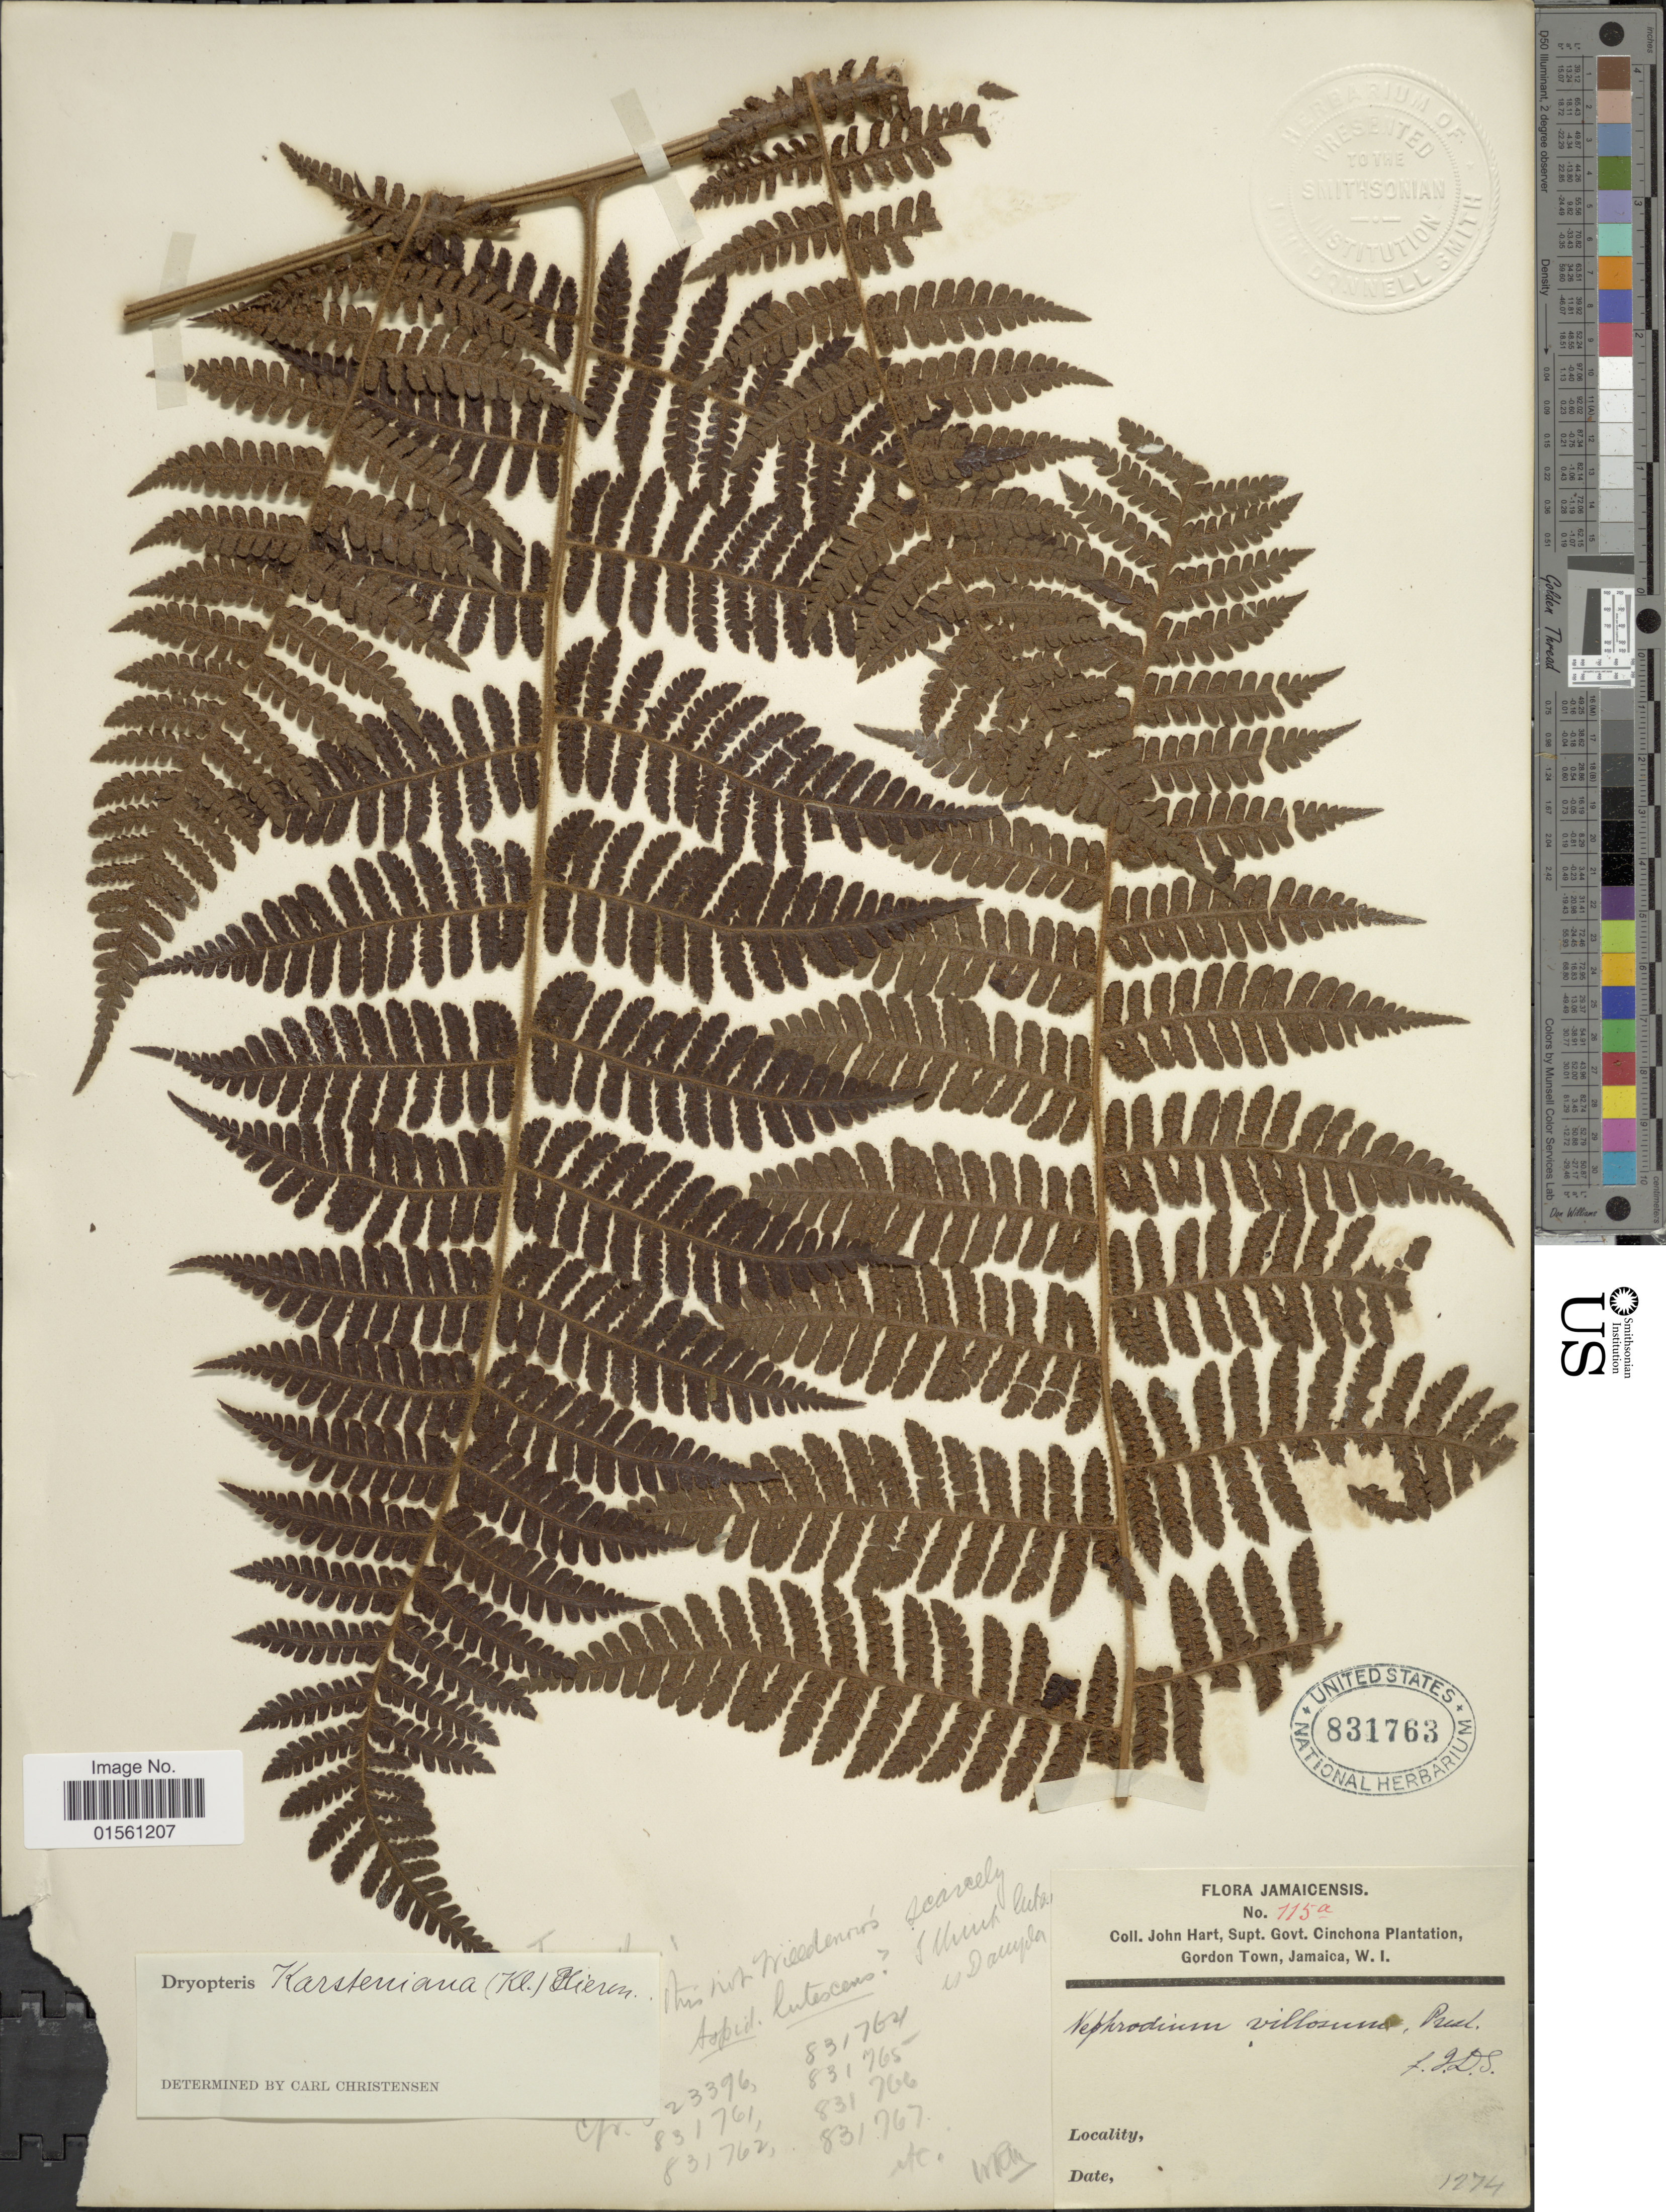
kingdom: Plantae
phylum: Tracheophyta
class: Polypodiopsida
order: Polypodiales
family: Dryopteridaceae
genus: Megalastrum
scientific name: Megalastrum pulverulentum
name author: (Poir.) A.R. Sm. & R.C. Moran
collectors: J. H. Hart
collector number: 115a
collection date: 1974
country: Jamaica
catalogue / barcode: US 831763